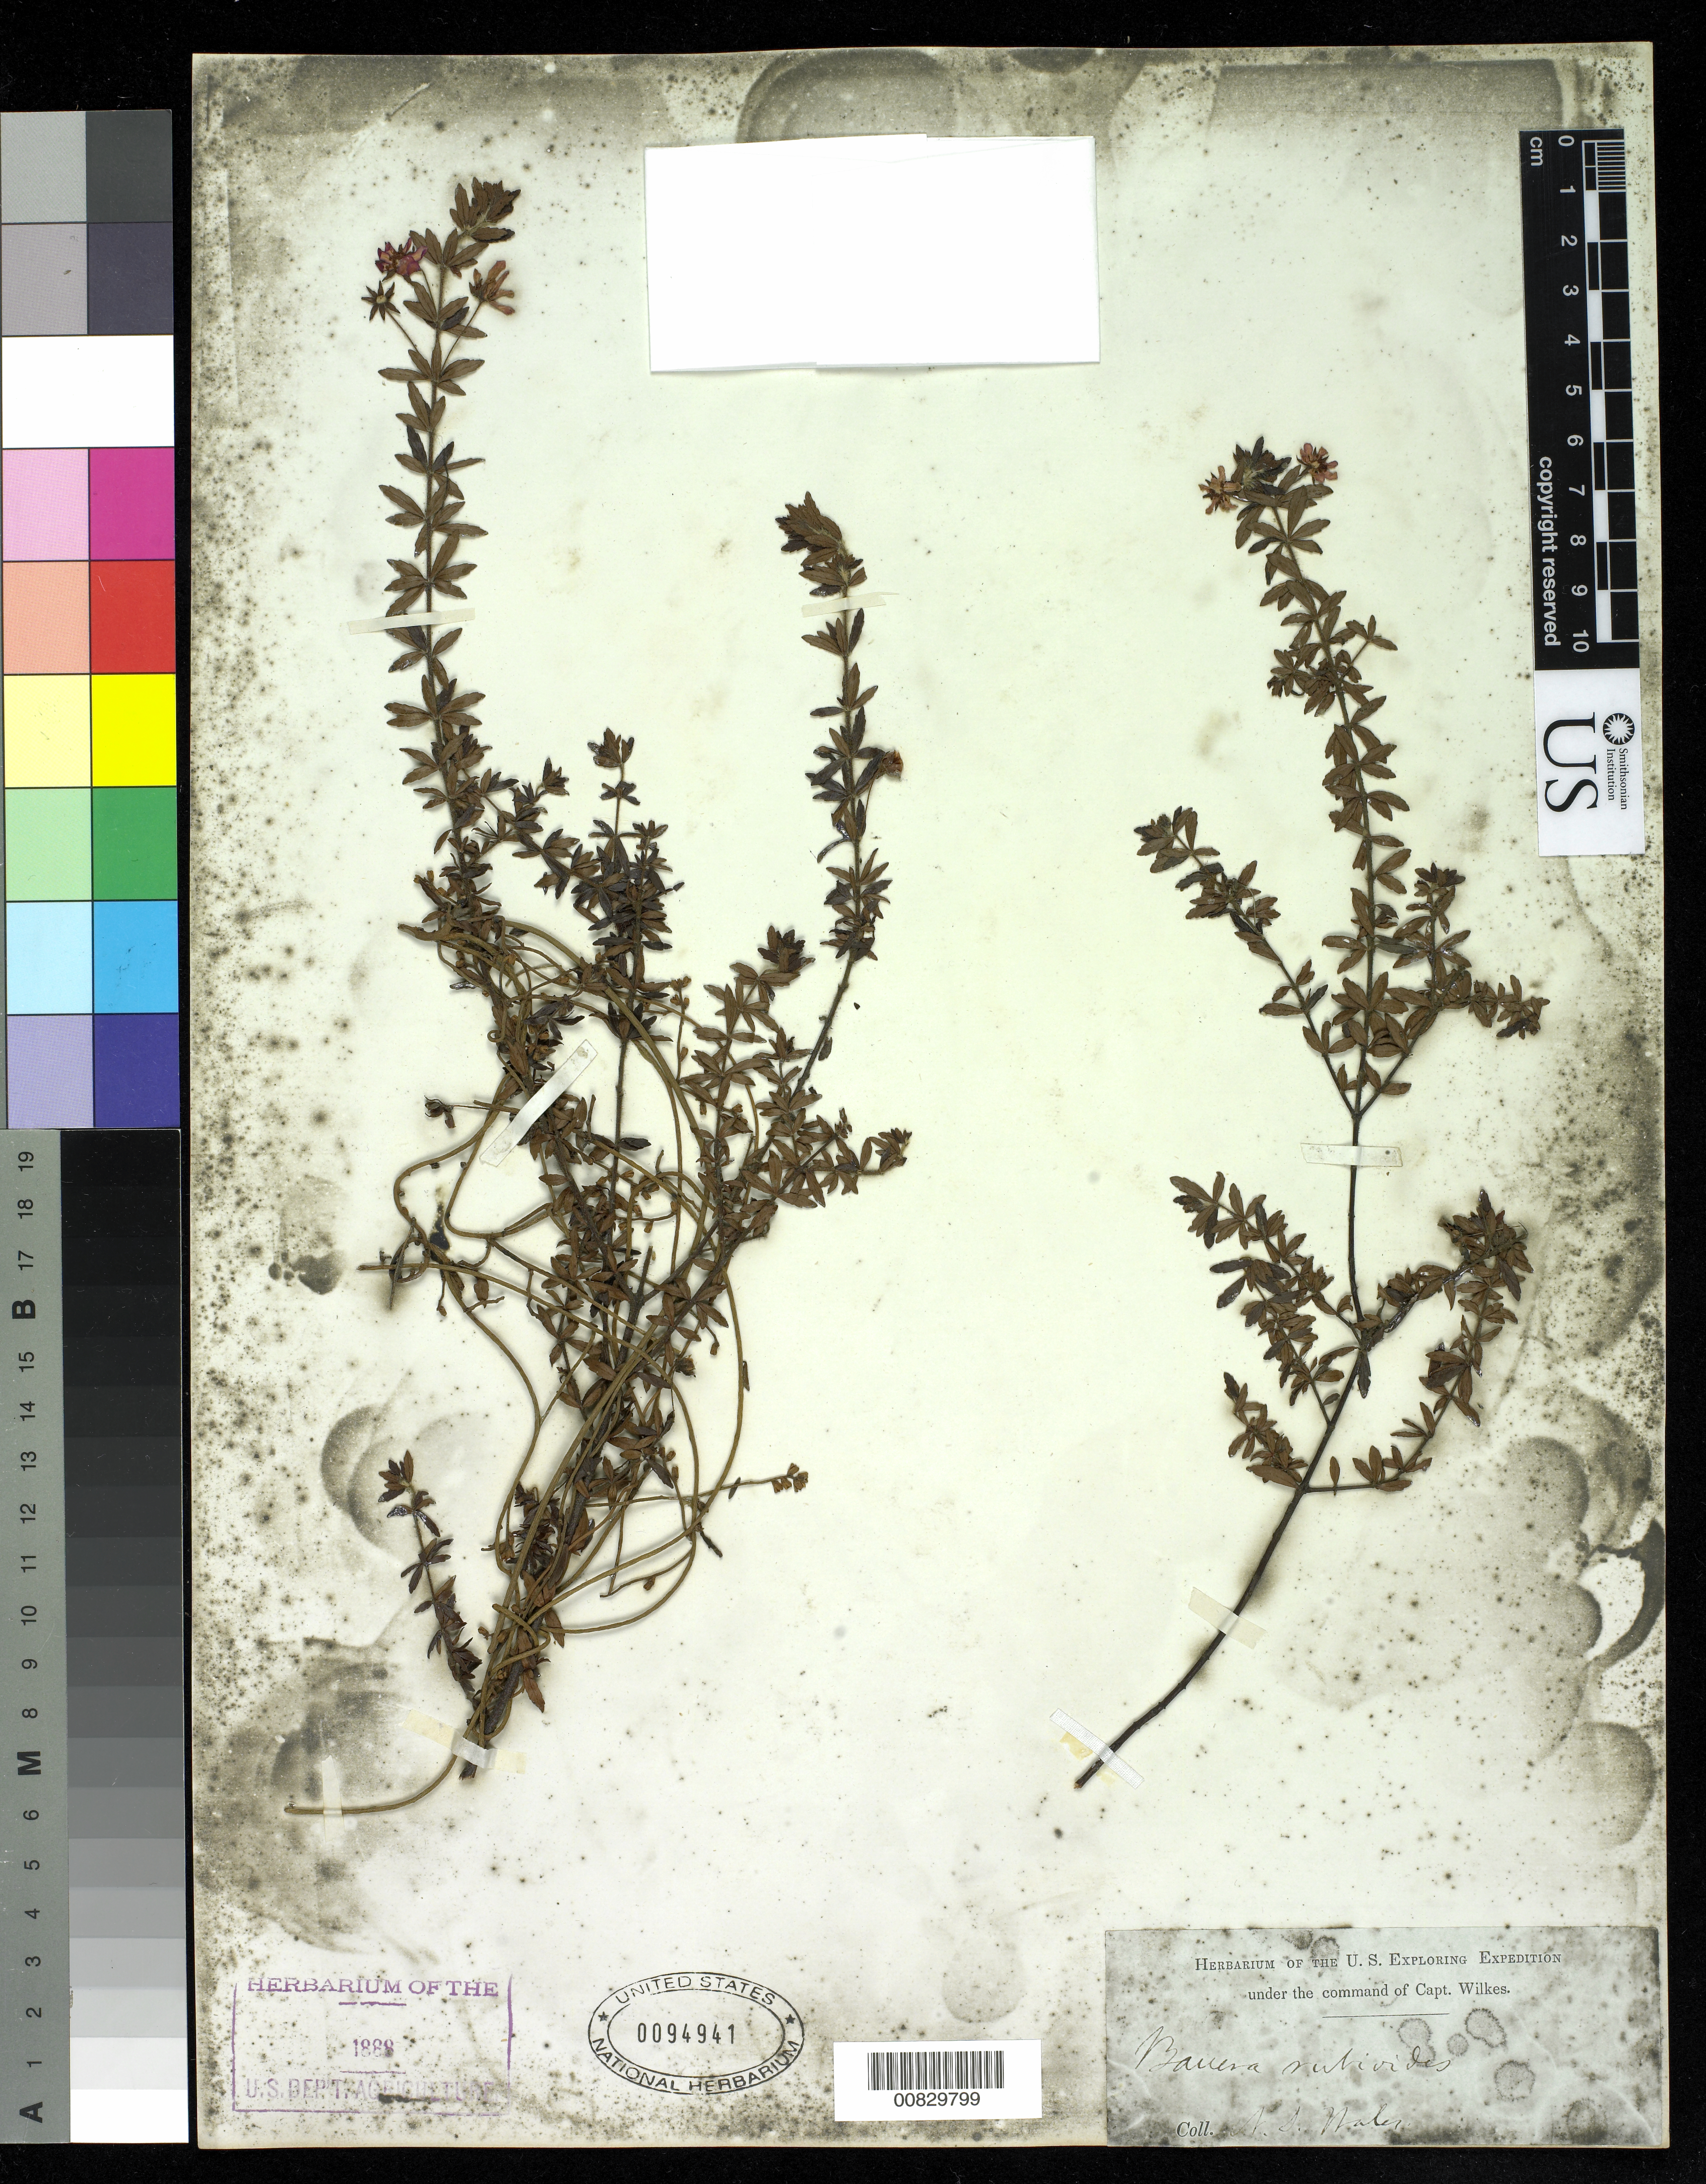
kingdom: Plantae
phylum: Tracheophyta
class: Magnoliopsida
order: Oxalidales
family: Cunoniaceae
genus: Bauera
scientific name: Bauera rubioides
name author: Andrews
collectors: Wilkes Explor. Exped.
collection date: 1838/1842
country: Australia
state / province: New South Wales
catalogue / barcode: US 94941